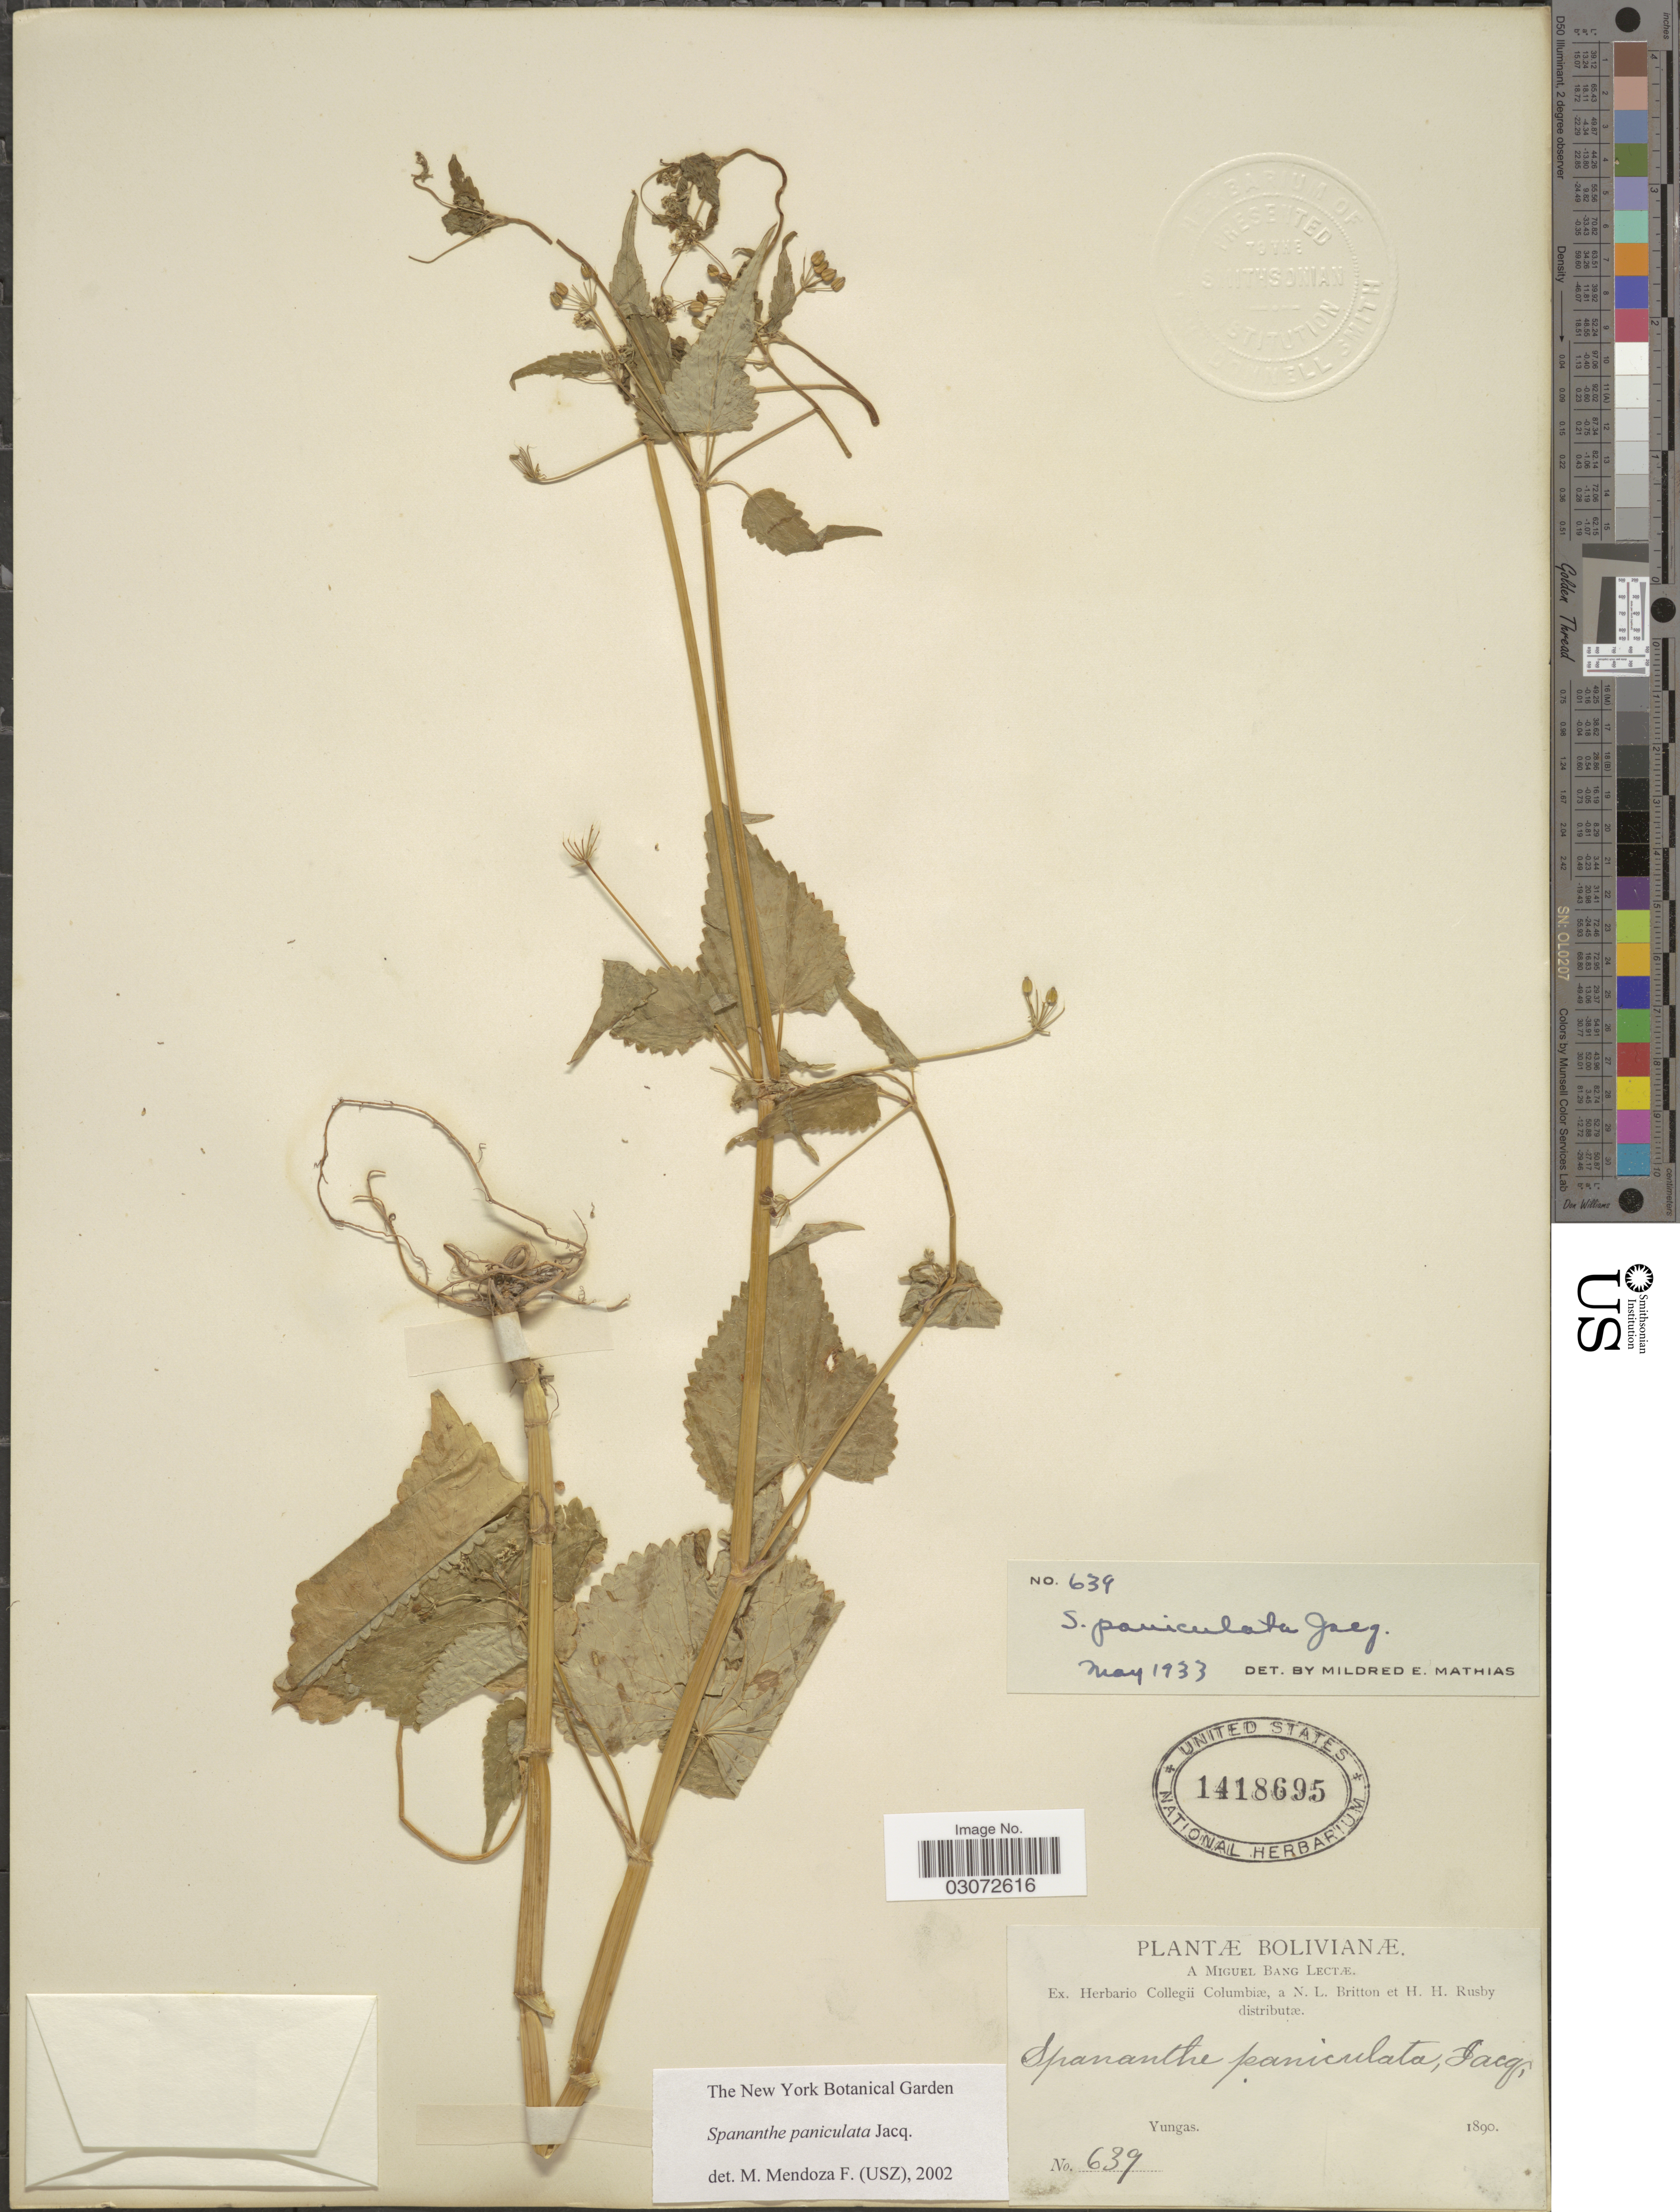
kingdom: Plantae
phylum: Tracheophyta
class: Magnoliopsida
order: Apiales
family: Apiaceae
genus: Spananthe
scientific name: Spananthe paniculata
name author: Jacq.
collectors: M. Bang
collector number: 639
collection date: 1890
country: Bolivia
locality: Yungas.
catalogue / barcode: US 1418695